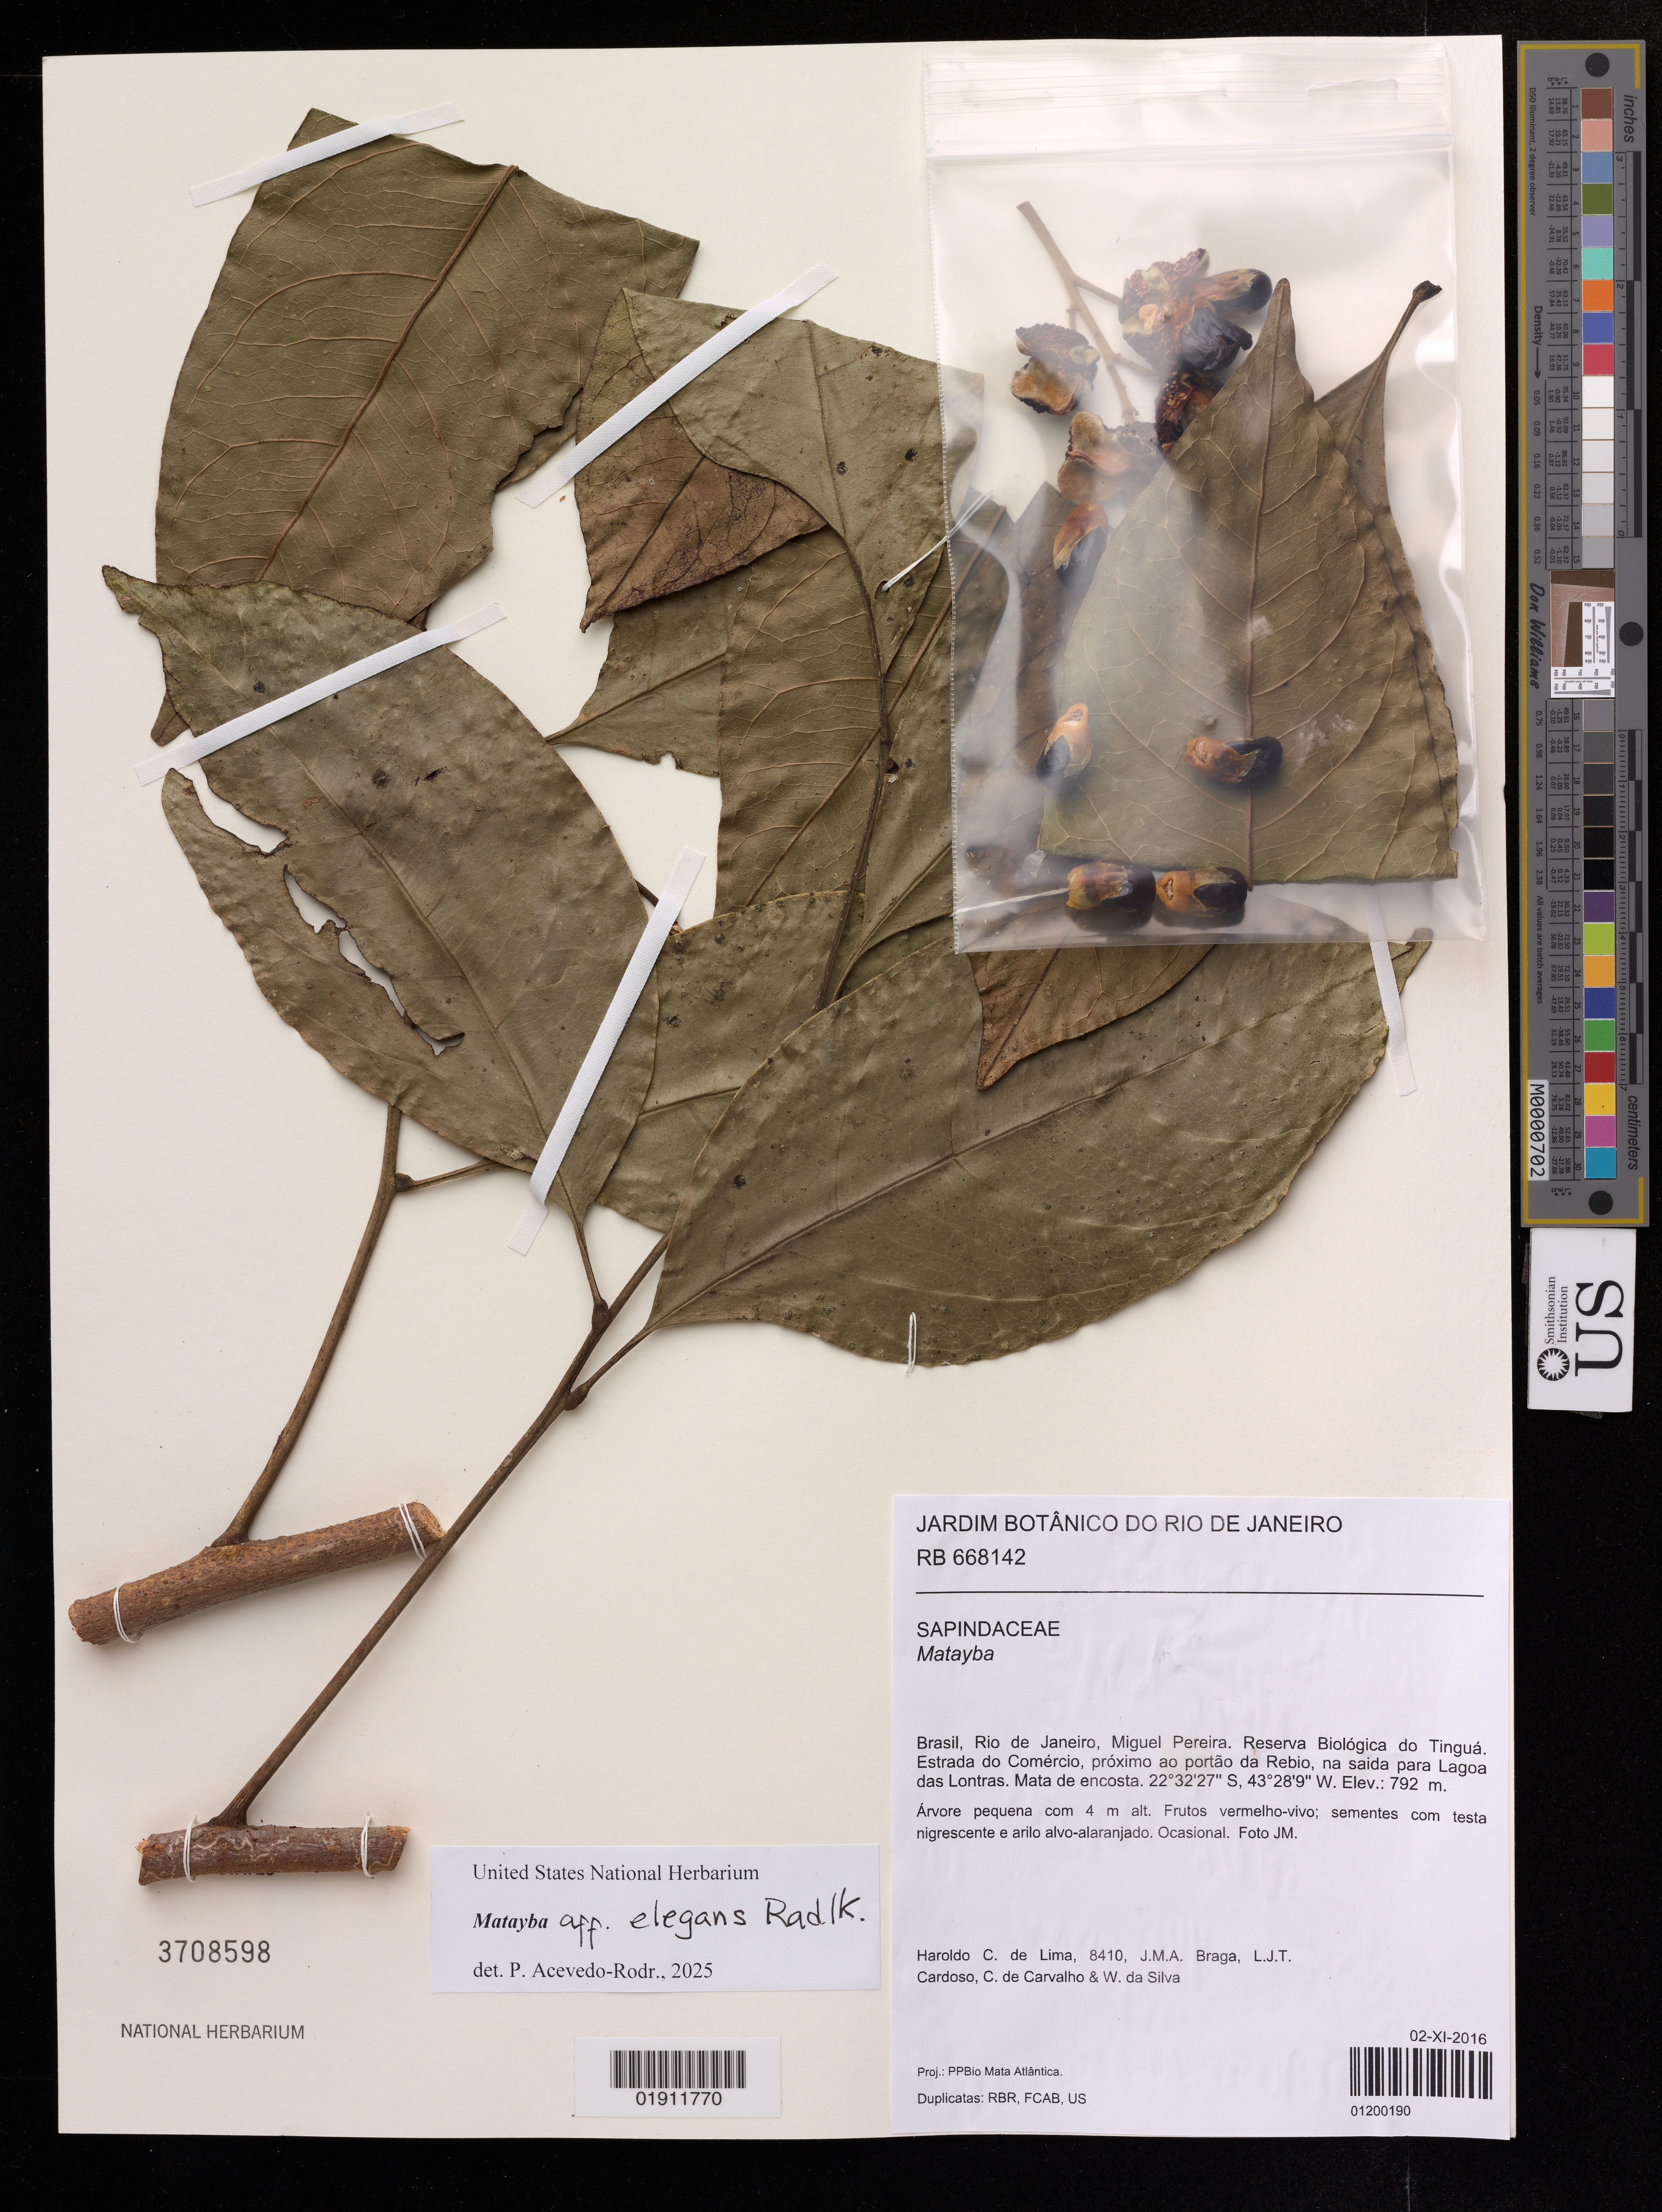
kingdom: Plantae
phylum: Tracheophyta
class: Magnoliopsida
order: Sapindales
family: Sapindaceae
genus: Matayba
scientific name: Matayba elegans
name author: Radlk.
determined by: Acevedo-Rodriguez, P., (US), Smithsonian Institution - National Museum of Natural History (UNITED STATES)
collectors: H. C. Lima, J. M. A. Braga, L. J. T. Cardoso, C. de Carvalho & W. S. Silva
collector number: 8410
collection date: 2016-11-02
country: Brazil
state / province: Rio de Janeiro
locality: Miguel Pereira. Reserva Biológica do Tinguá. Estrada do Comércio, próximo ao portão da Rebio, na saida para Lagoa das Lontras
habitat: Mata de encosta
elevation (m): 792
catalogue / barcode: US 3708598